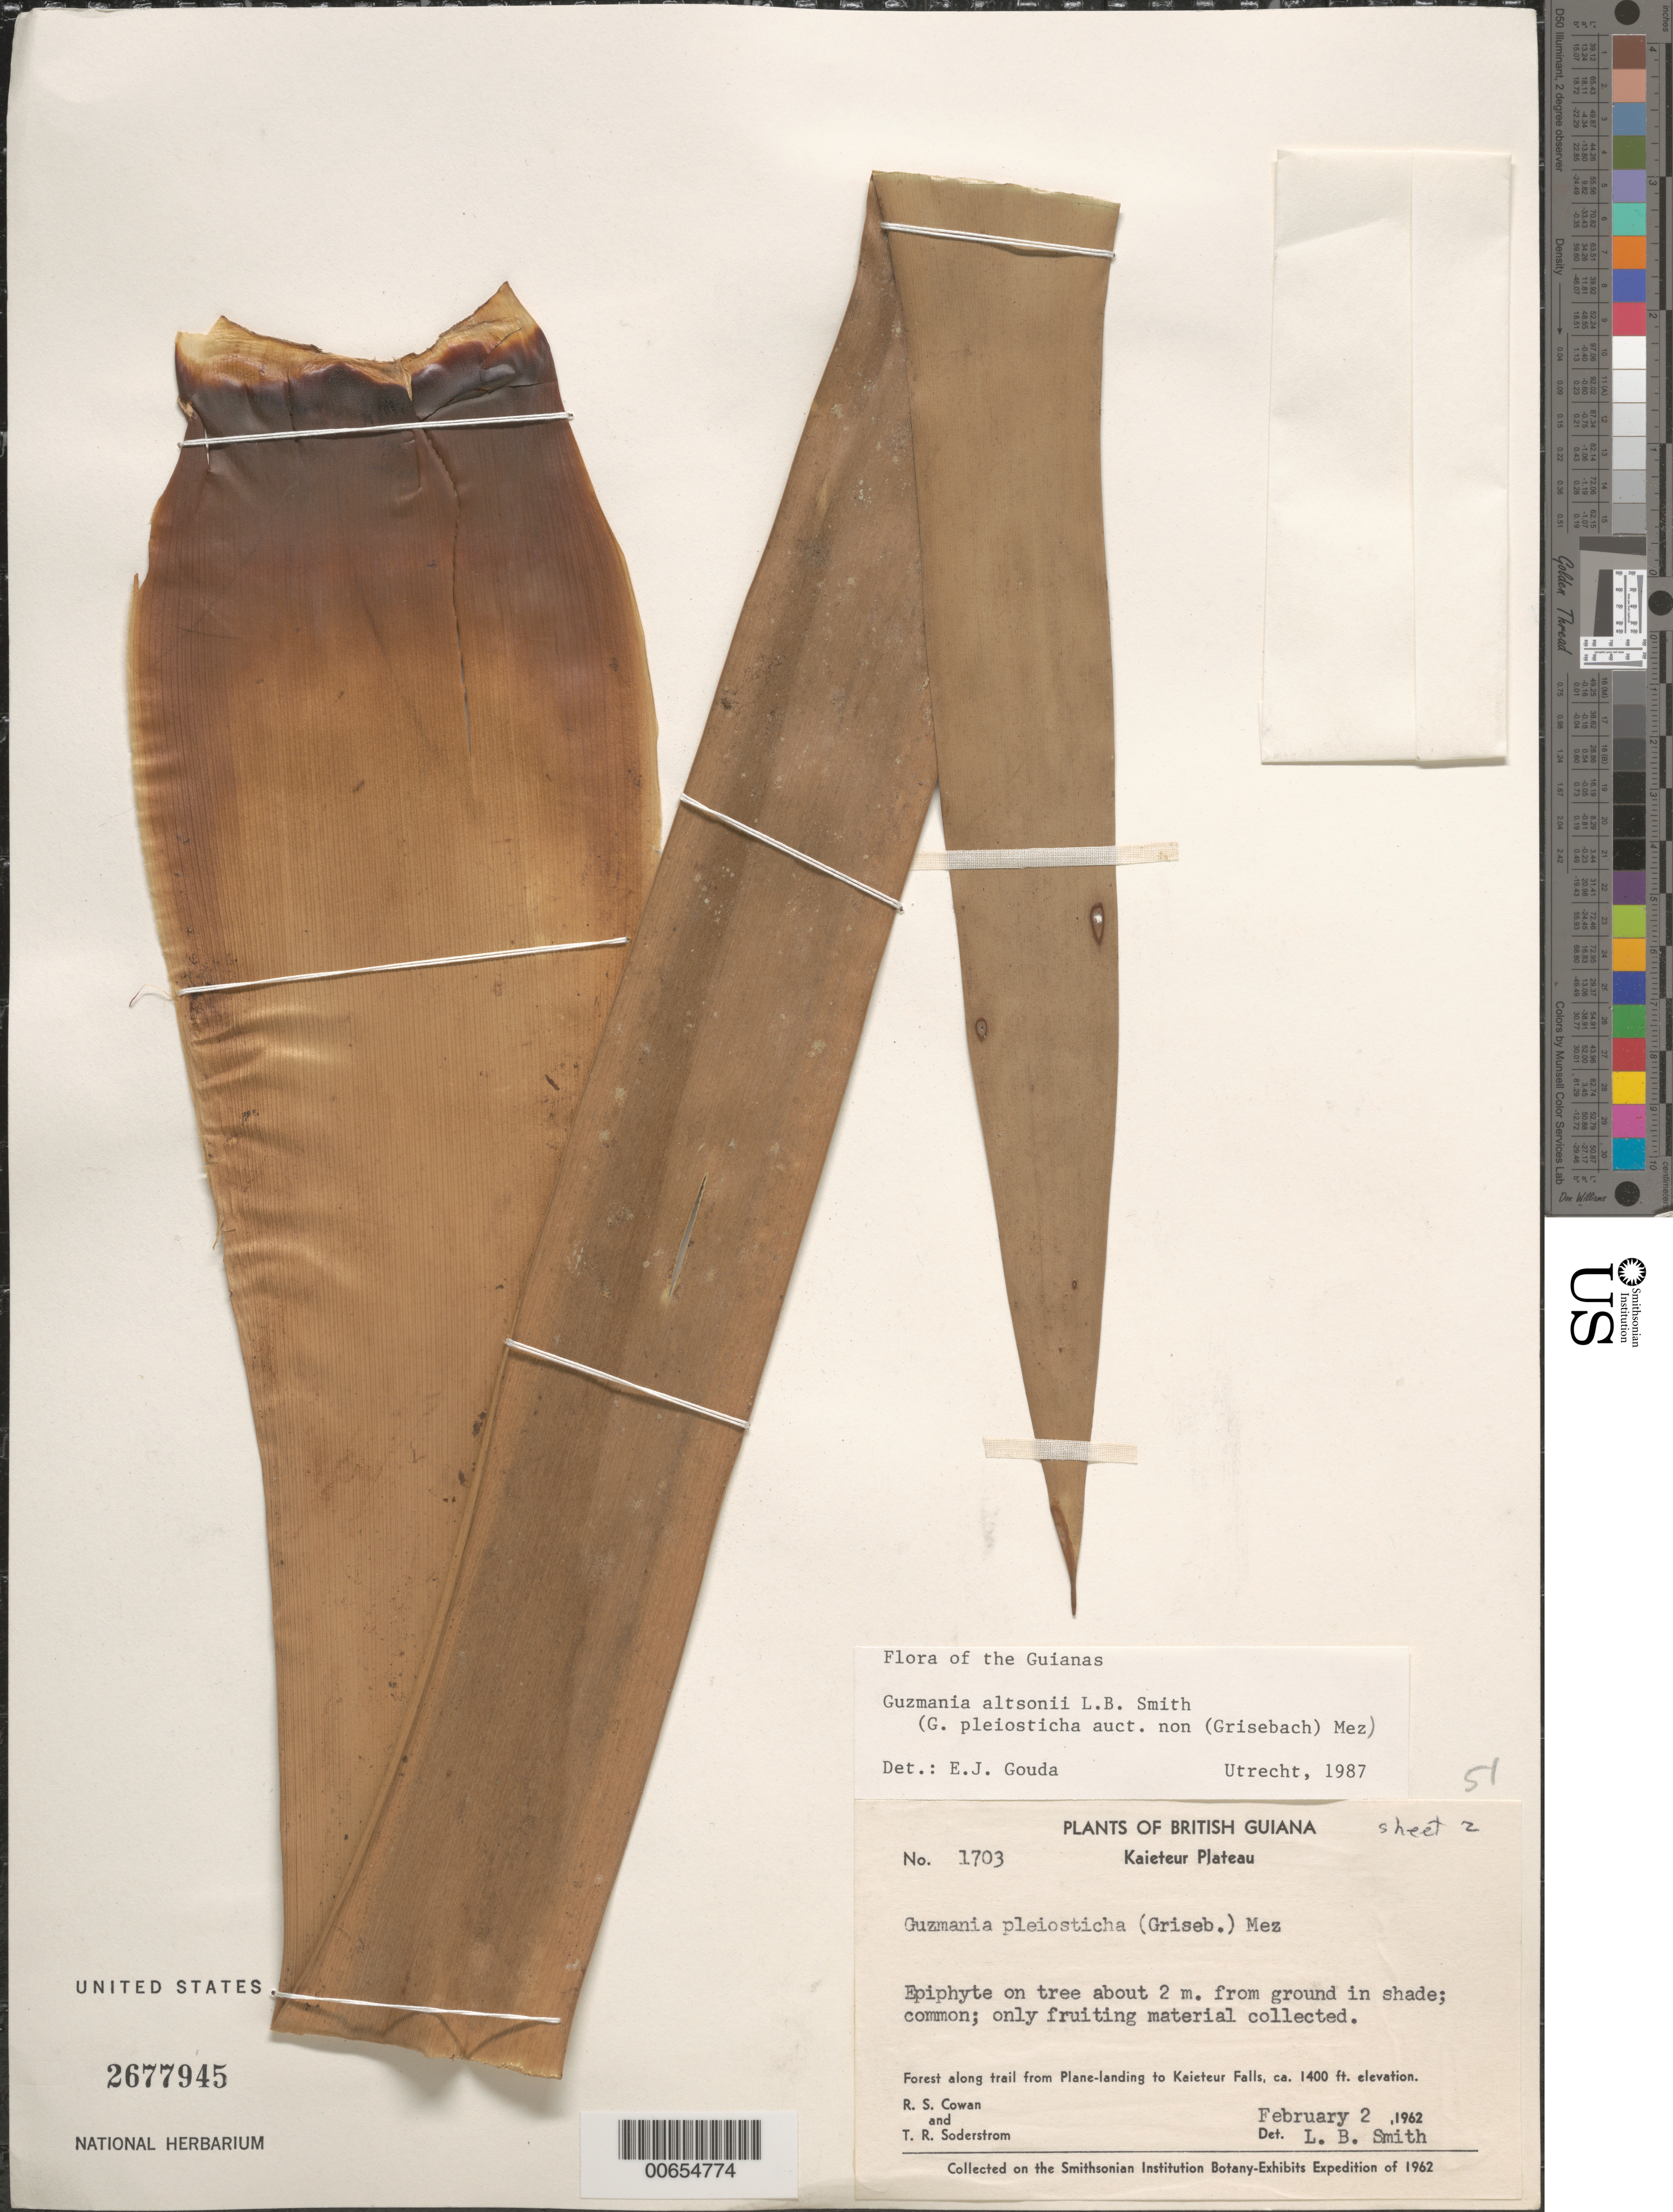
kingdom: Plantae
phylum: Tracheophyta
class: Liliopsida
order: Poales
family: Bromeliaceae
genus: Guzmania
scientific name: Guzmania altsonii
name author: L.B. Sm.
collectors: R. S. Cowan & T. R. Soderstrom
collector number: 1703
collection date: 1962-02-02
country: Guyana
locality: British Guiana. Kaieteur Plateau. Forest along trail from Plane-landing to Kaieteur Falls.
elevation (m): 427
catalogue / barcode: US 2677945